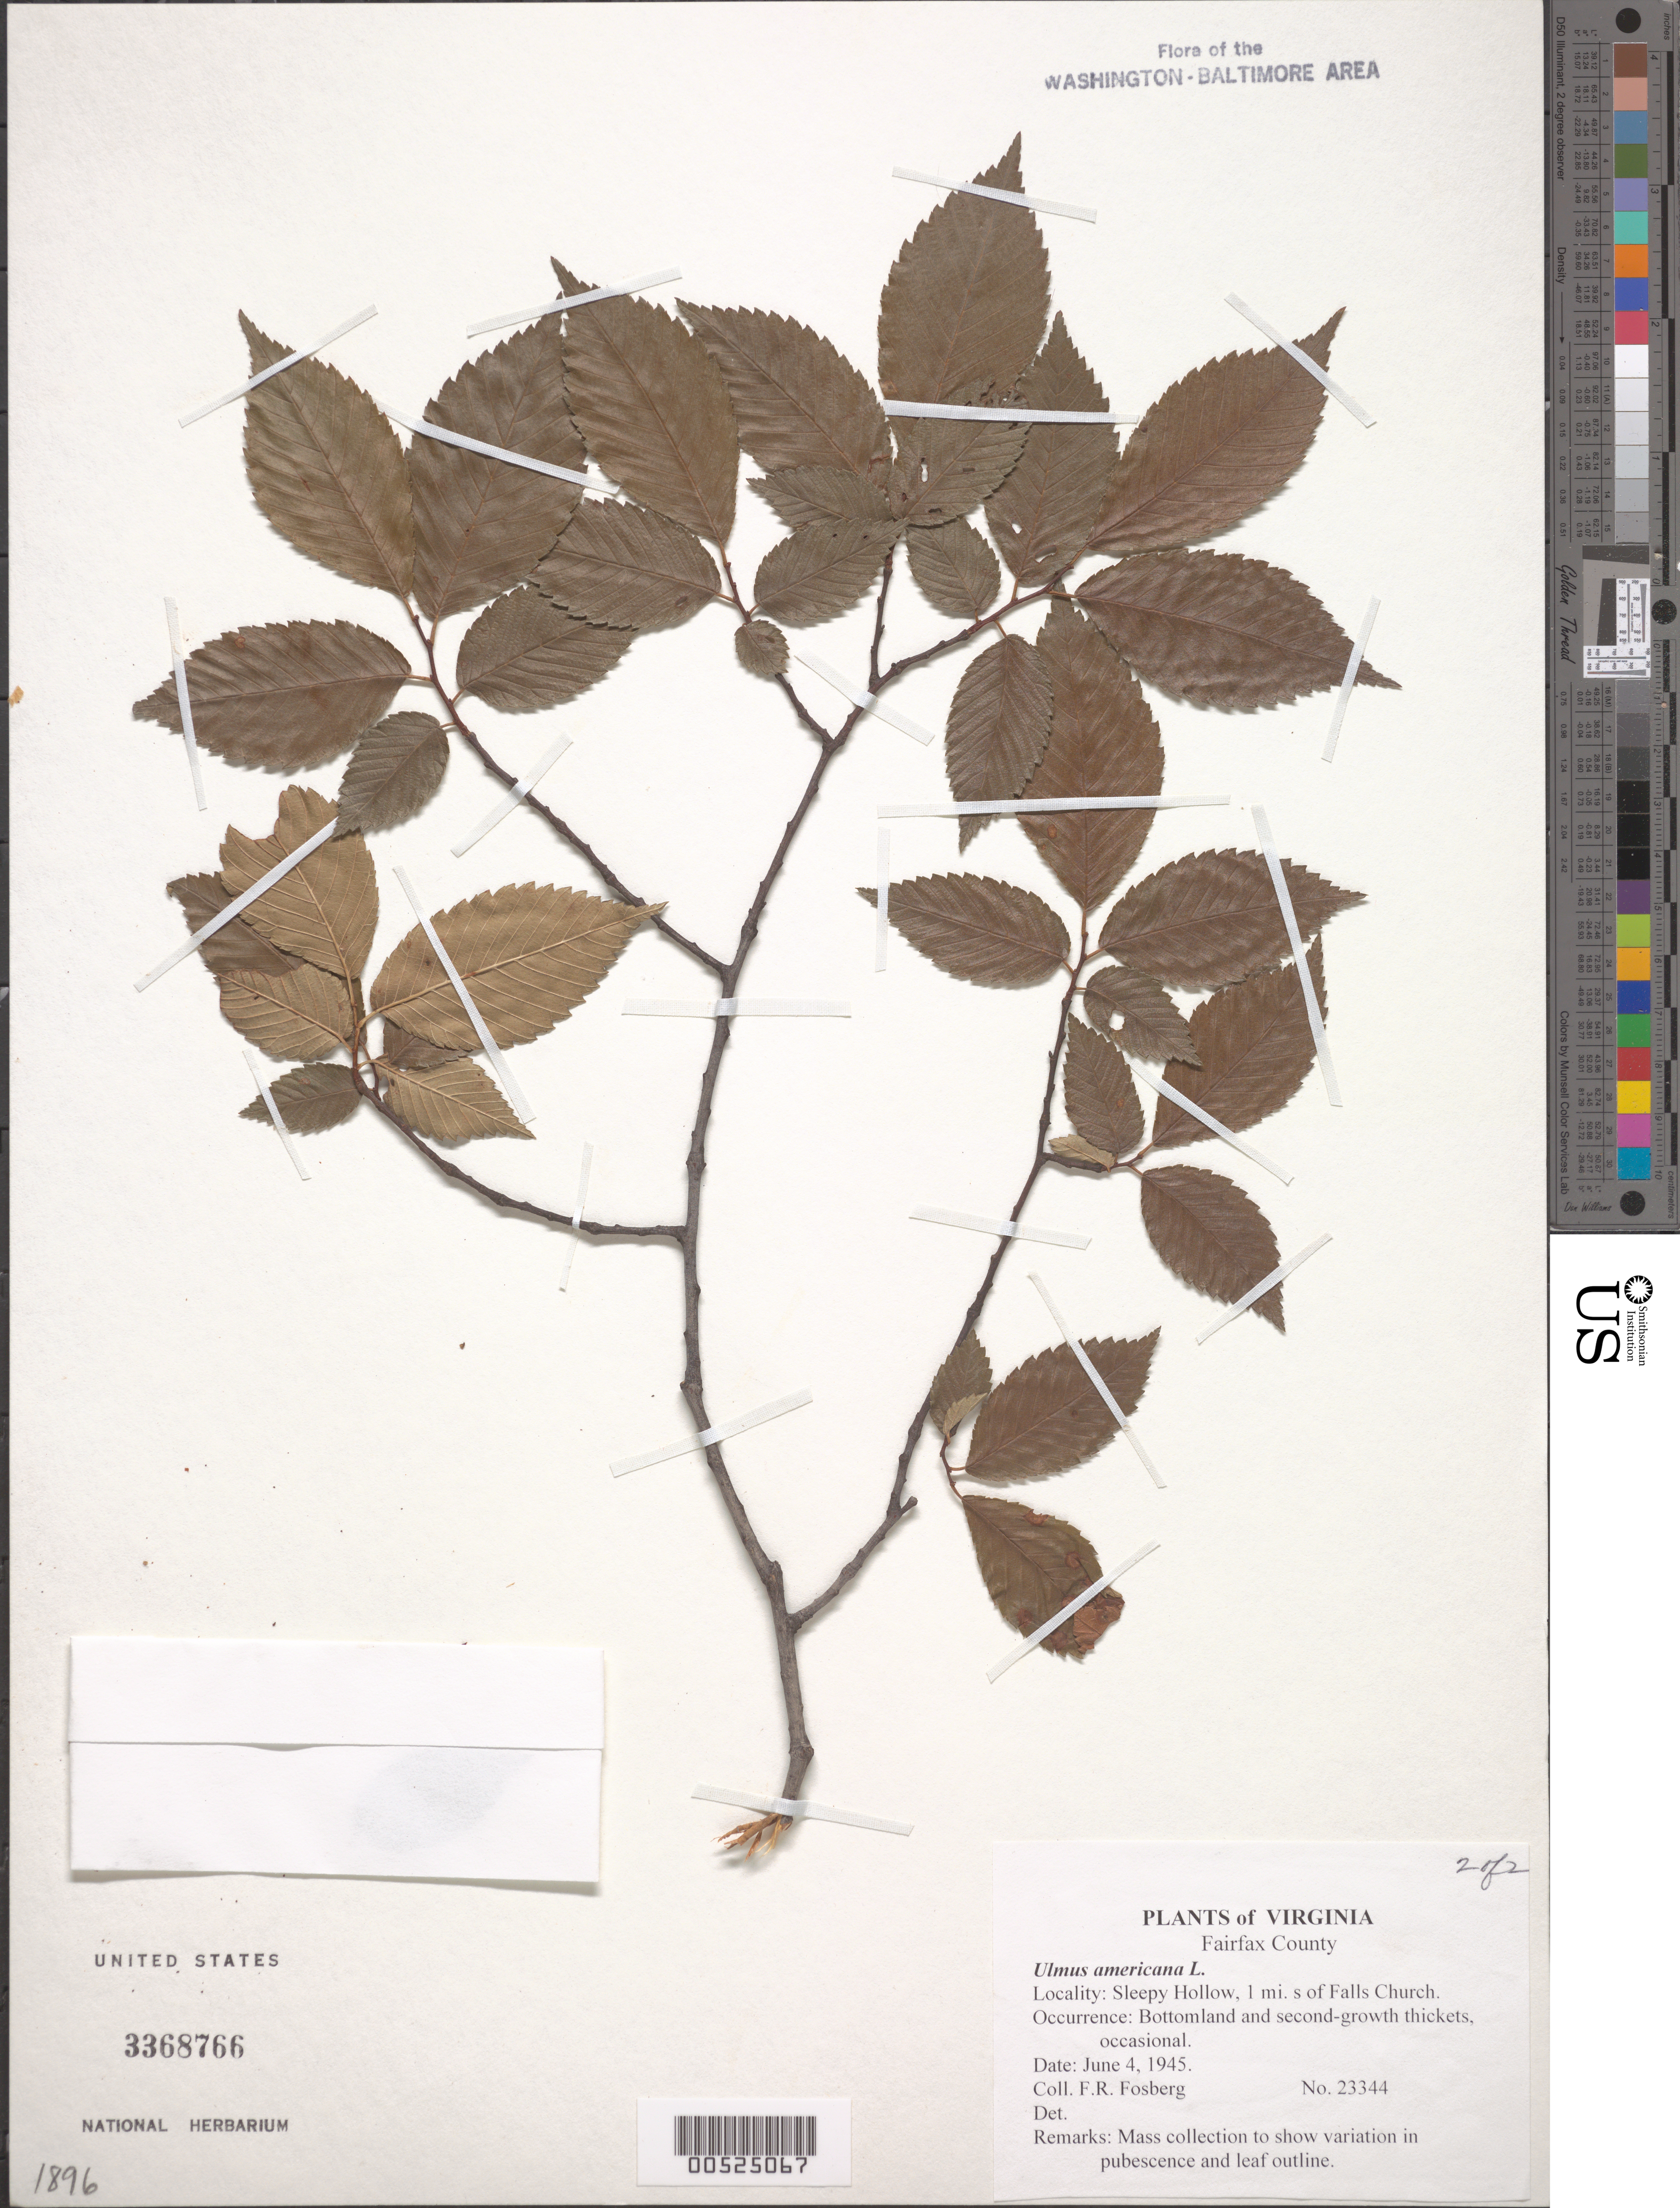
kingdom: Plantae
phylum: Tracheophyta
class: Magnoliopsida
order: Rosales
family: Ulmaceae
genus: Ulmus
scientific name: Ulmus americana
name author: L.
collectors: F. R. Fosberg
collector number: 23344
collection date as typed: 04 Jun 1945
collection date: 1945-06-04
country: United States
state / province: Virginia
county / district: Fairfax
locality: Sleepy Hollow, 1 mi. S of Falls Church.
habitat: Bottomland and second-growth thickets, occasional.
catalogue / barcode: US 3368766